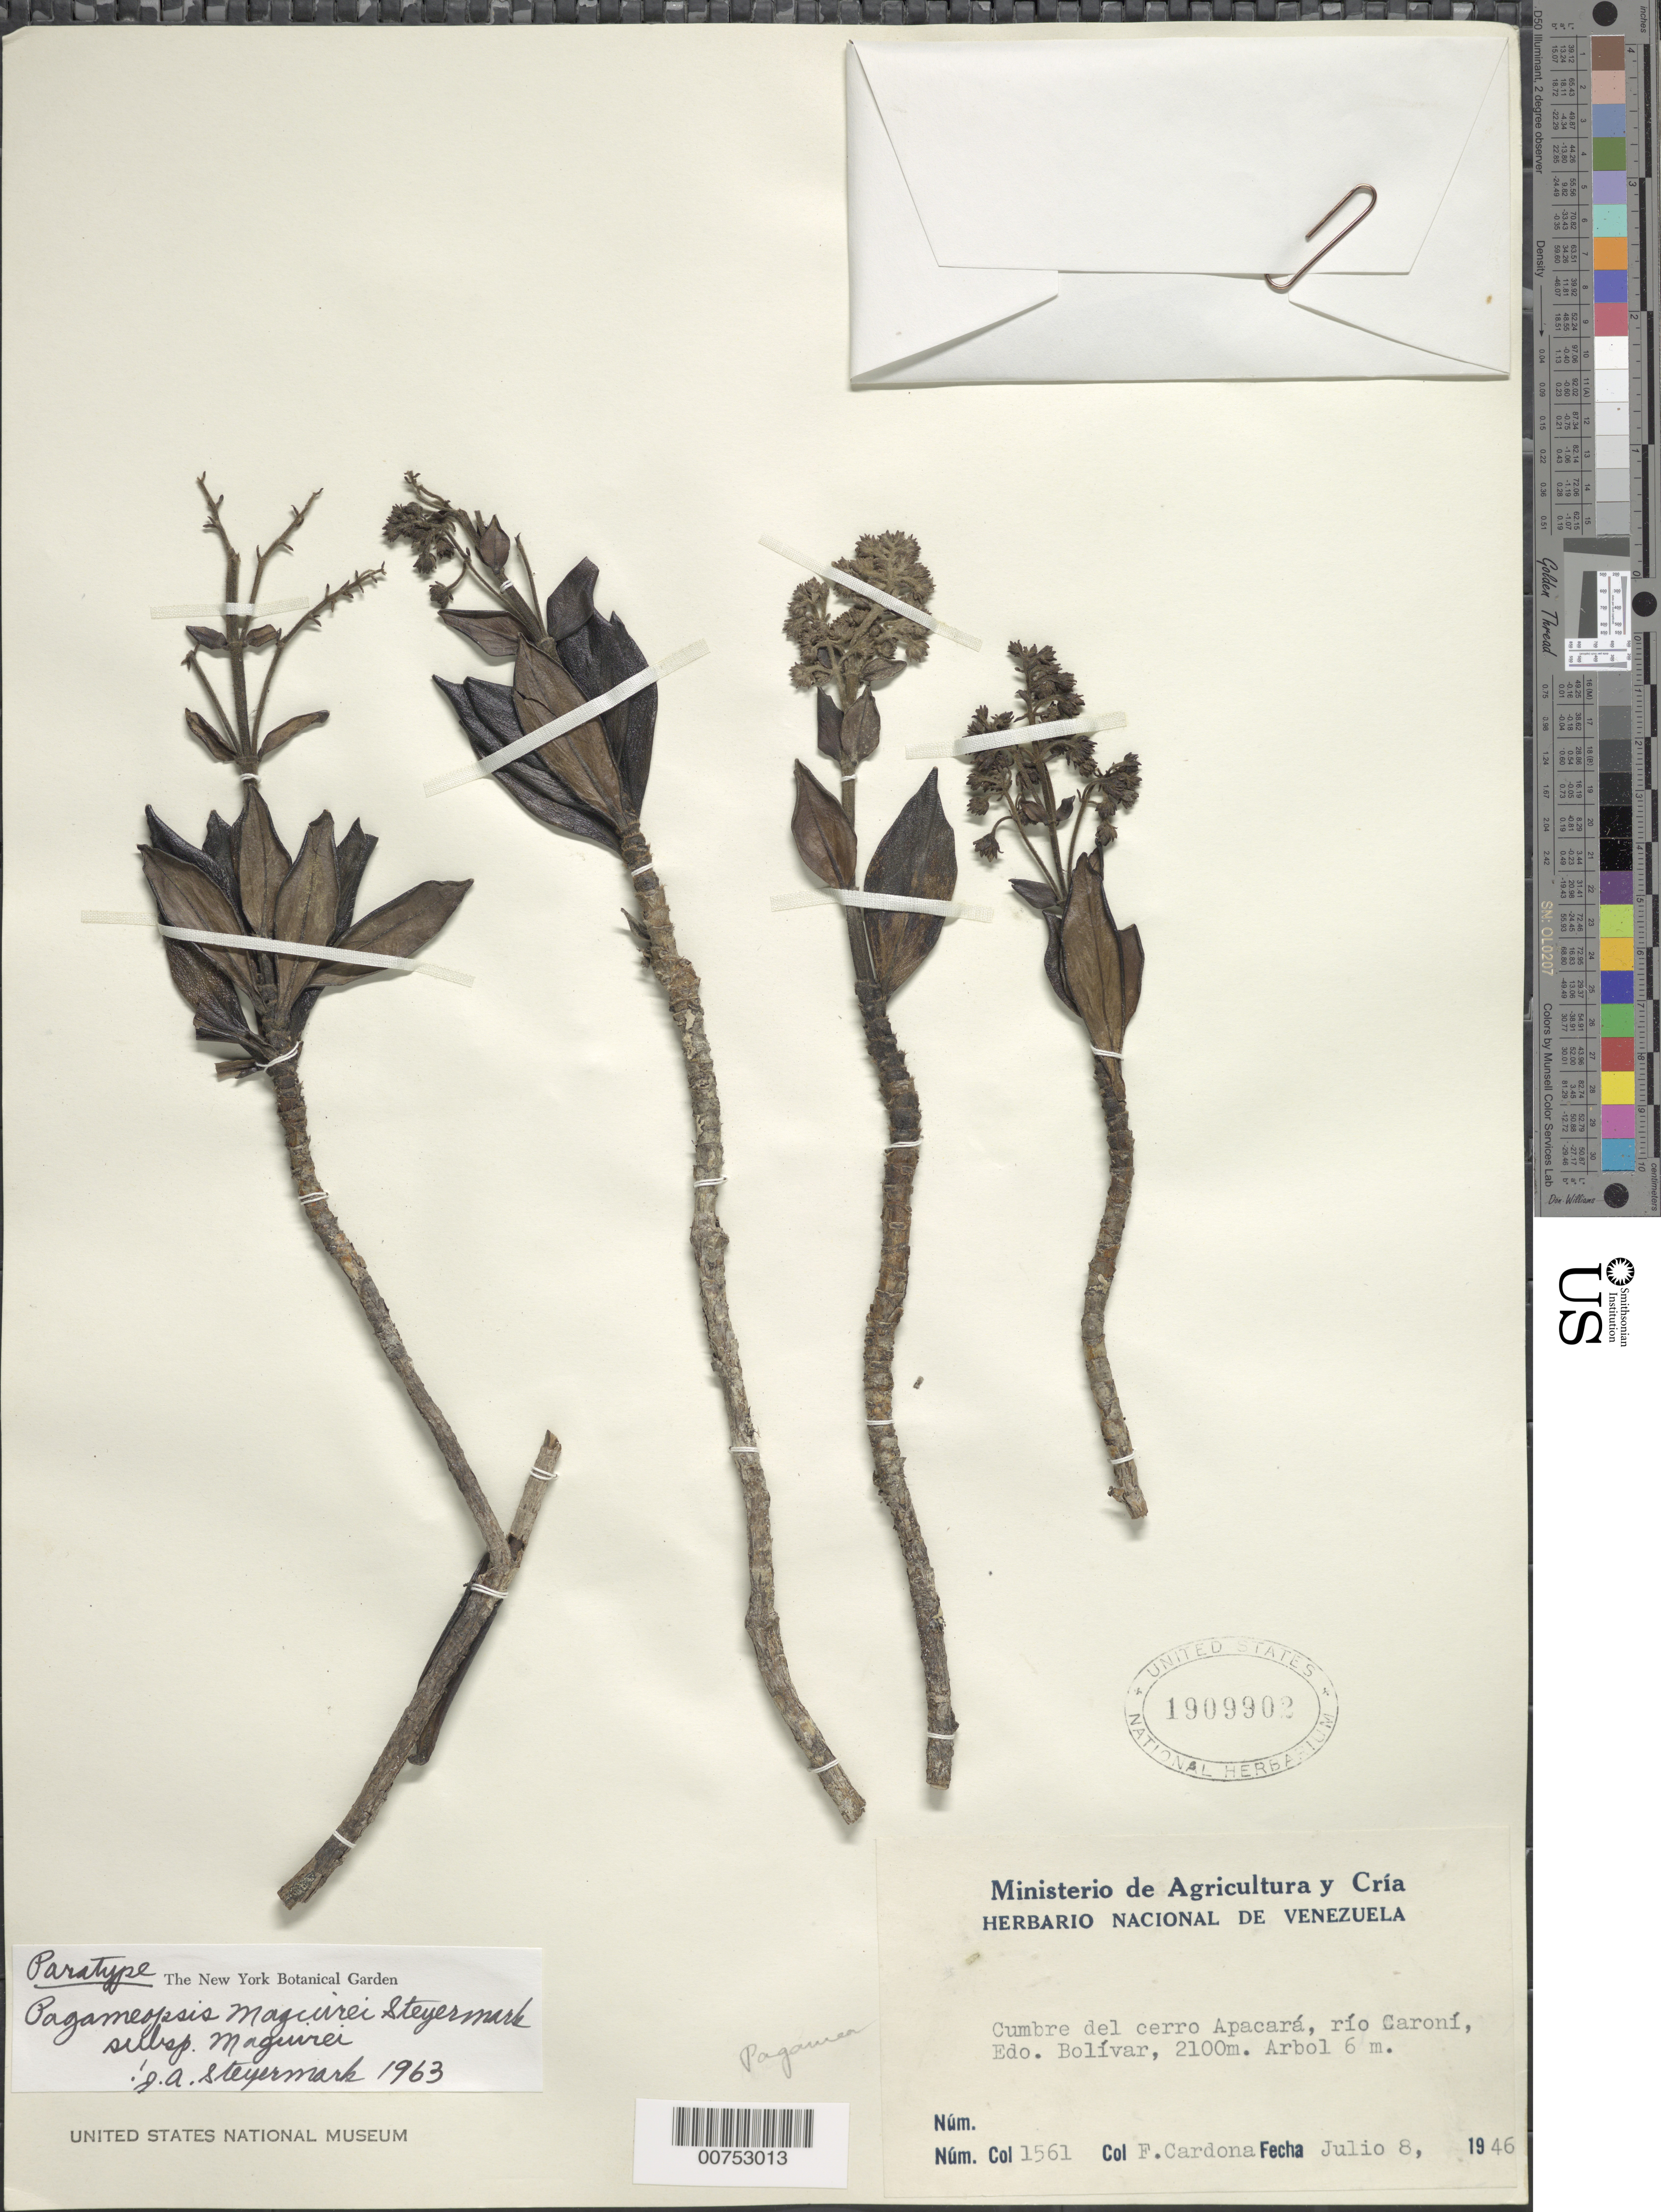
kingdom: Plantae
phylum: Tracheophyta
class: Magnoliopsida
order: Gentianales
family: Rubiaceae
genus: Pagameopsis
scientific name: Pagameopsis maguirei subsp. maguirei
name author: Steyerm.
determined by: Steyermark, Julian A., (VEN)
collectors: F. Cardona Puig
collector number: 1561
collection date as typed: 8-Jul-46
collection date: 1946-07-08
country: Venezuela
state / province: Bolívar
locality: Río Caroní, Cerro Apacará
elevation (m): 2000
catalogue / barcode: US 1909902